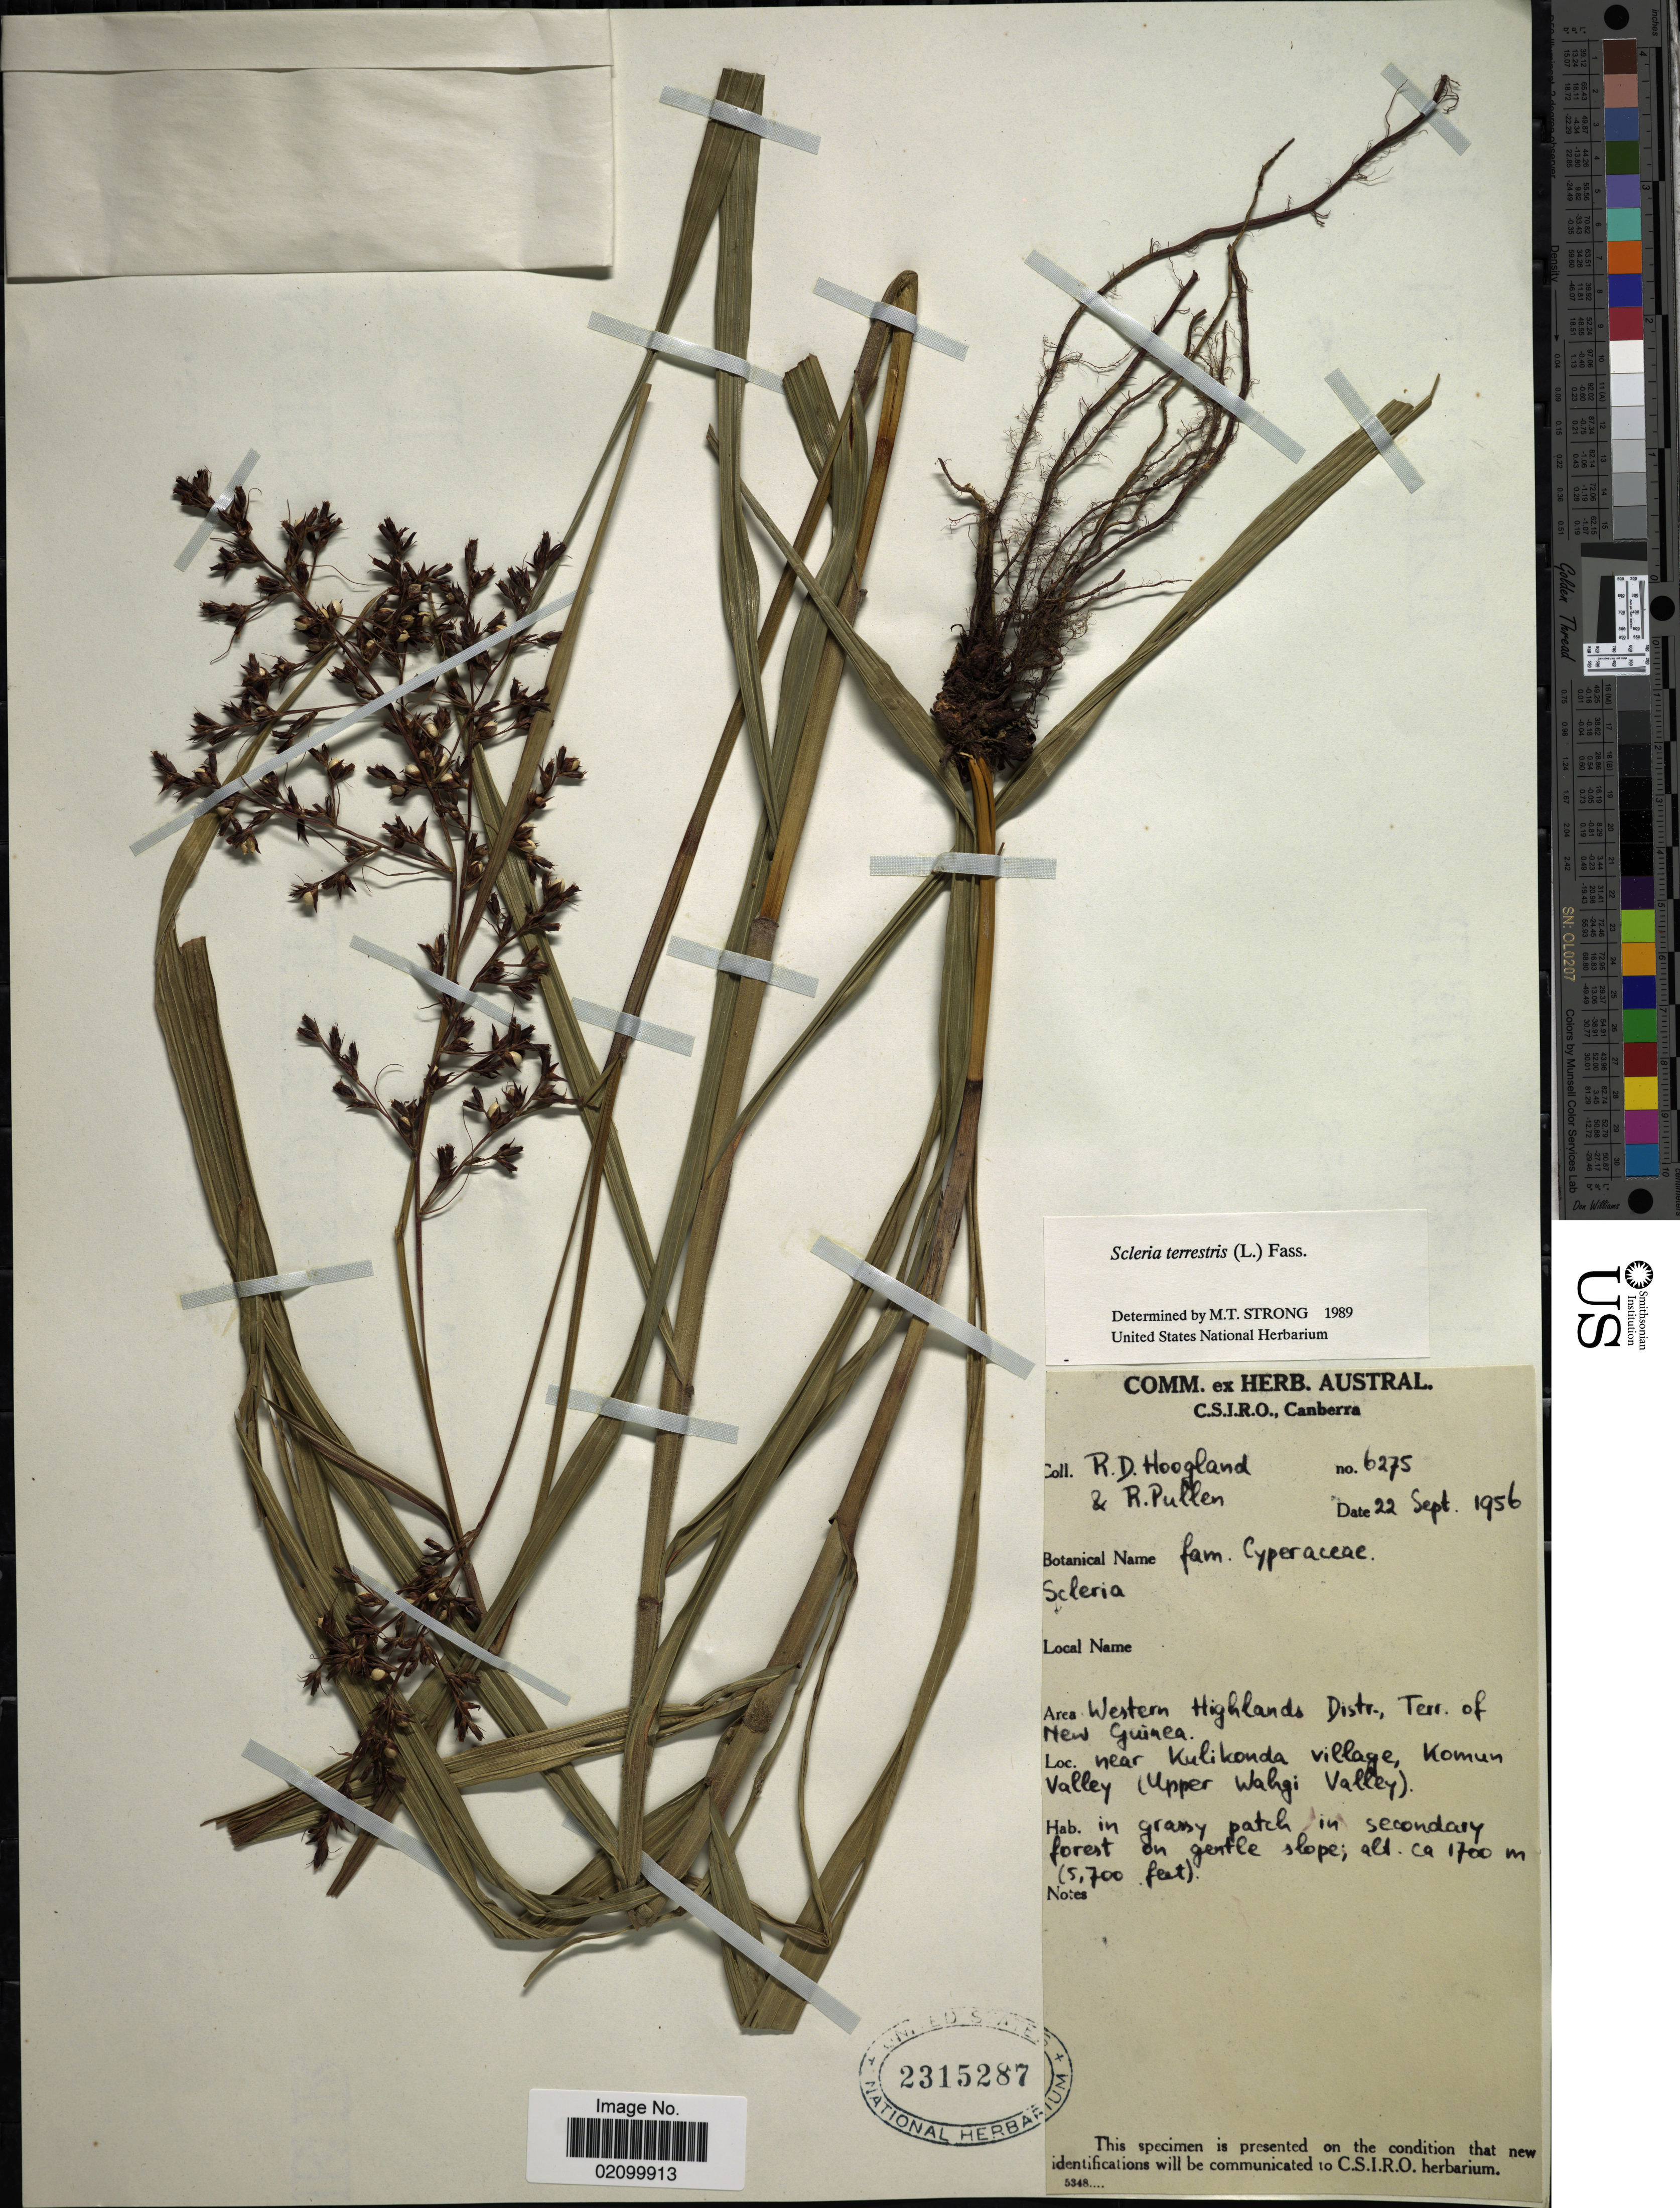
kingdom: Plantae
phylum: Tracheophyta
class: Liliopsida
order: Poales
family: Cyperaceae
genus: Scleria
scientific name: Scleria terrestris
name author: (L.) Fassett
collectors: R. D. Hoogland & R. Pullen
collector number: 6275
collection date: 1956-09-22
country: Papua New Guinea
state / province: Western Highlands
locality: Western Highlands Distr., Terr. of New Guinea, near Kulikonda village Komun Valley (Upper Walagi Valley) [interpreted]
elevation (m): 1700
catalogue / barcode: US 2315287